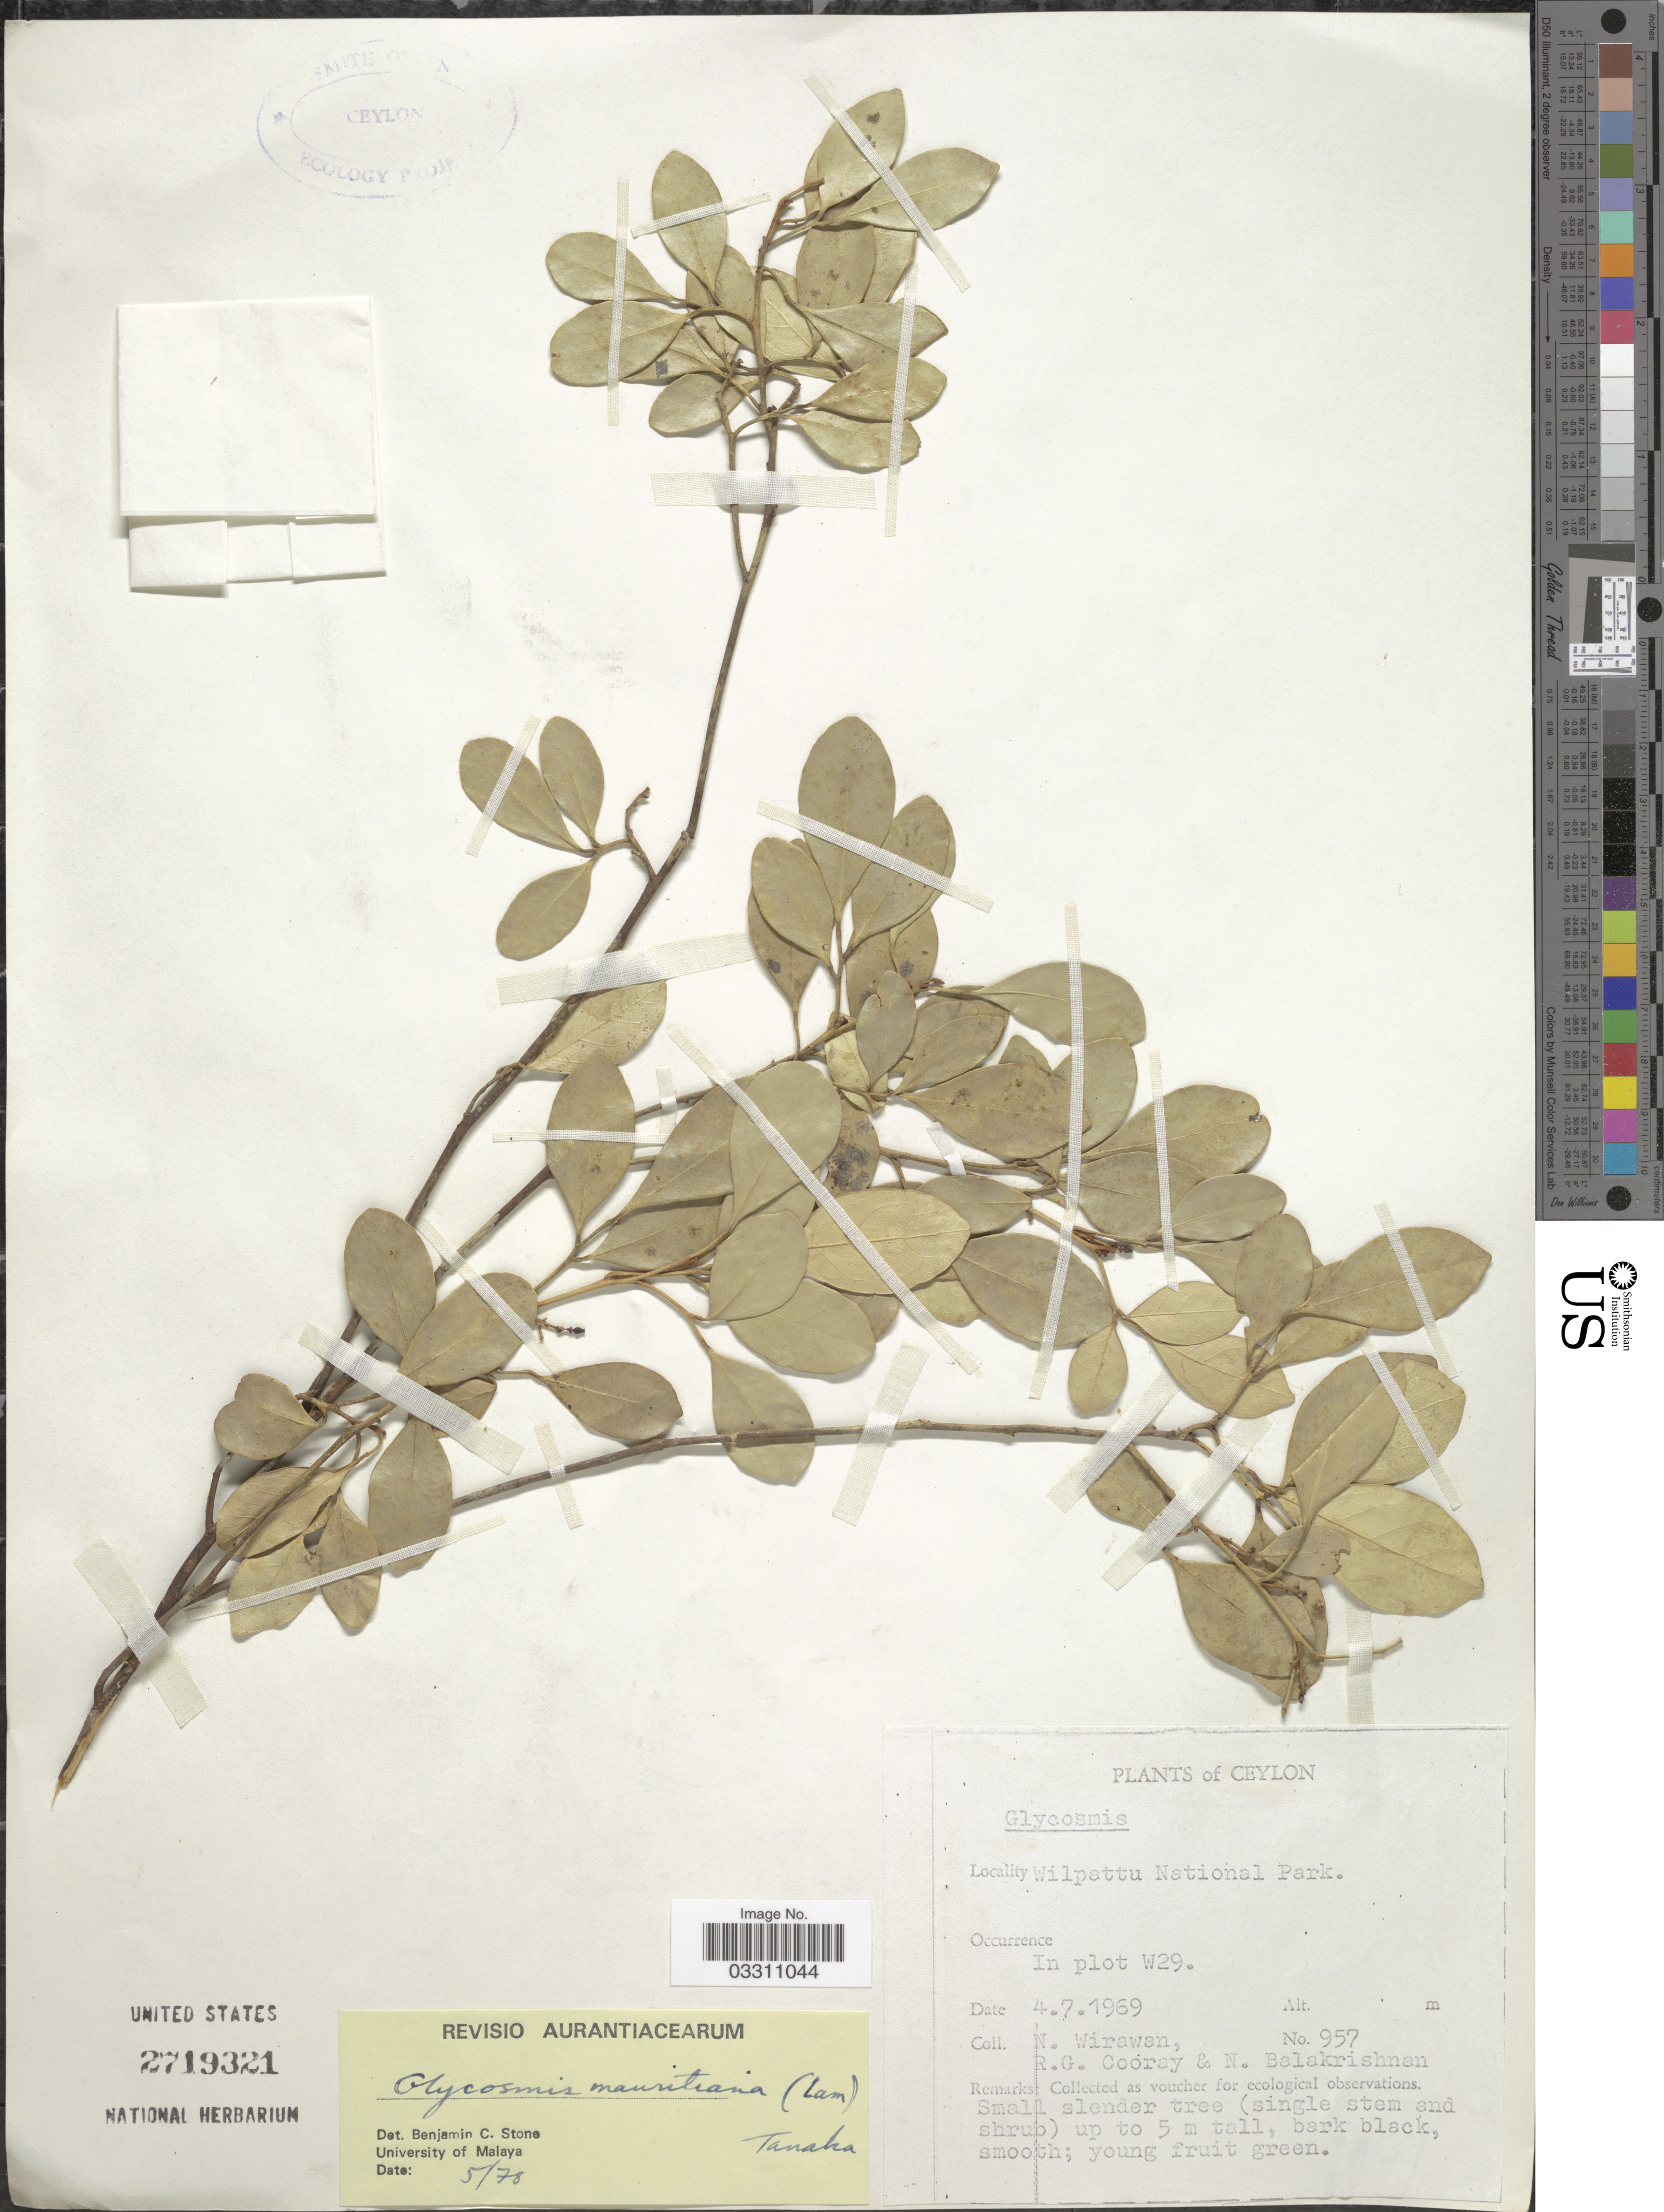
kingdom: Plantae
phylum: Tracheophyta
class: Magnoliopsida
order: Sapindales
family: Rutaceae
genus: Glycosmis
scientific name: Glycosmis mauritiana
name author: (Lamkey) Tanaka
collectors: N. Wirawan, R. Cooray & N. Balakrishnan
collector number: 957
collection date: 1969-07-04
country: Sri Lanka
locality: Ceylon, Wilpattu National Park, In plot W29.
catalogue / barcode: US 2719321